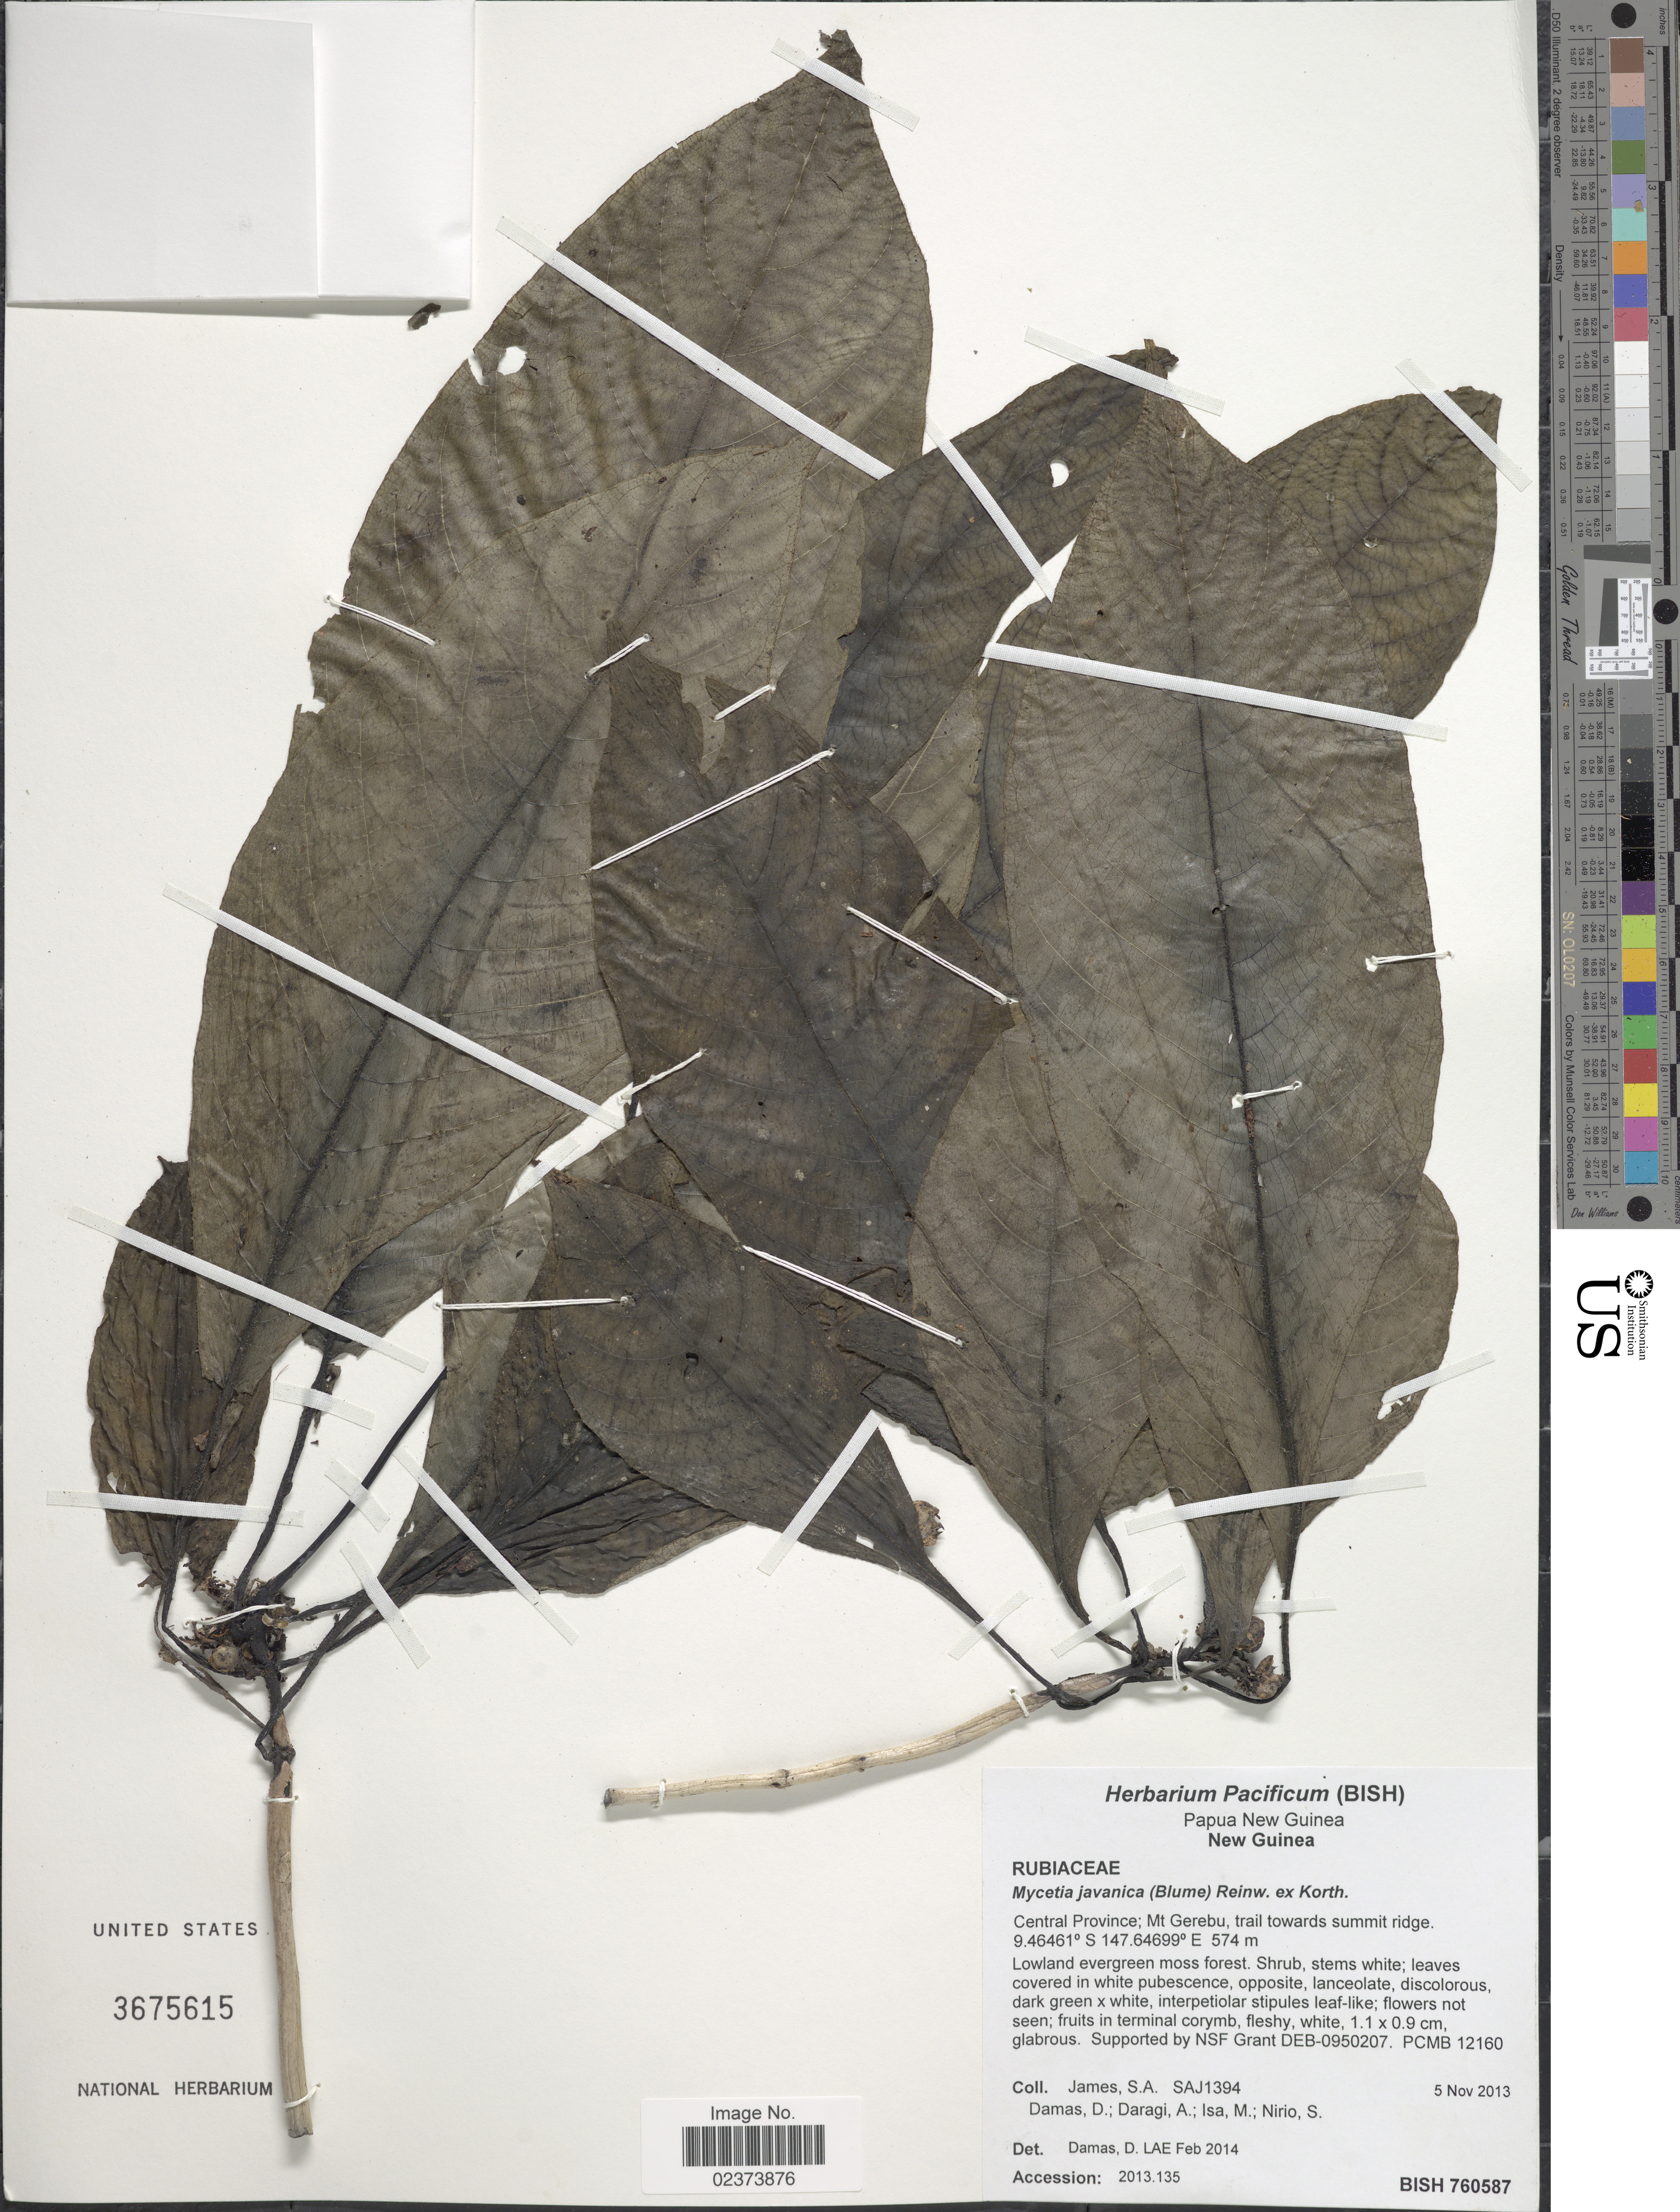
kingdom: Plantae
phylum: Tracheophyta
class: Magnoliopsida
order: Gentianales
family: Rubiaceae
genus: Mycetia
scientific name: Mycetia javanica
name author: (Blume) Reinw. ex Korth.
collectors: S. James, D. Damas, A. Daragi, M. Isa & S. Nirio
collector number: SAJ1394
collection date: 2013-11-05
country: Papua New Guinea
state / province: Central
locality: New Guinea, Central Province: Mt. Gerebu, trail towards summit ridge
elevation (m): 574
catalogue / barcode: US 3675615